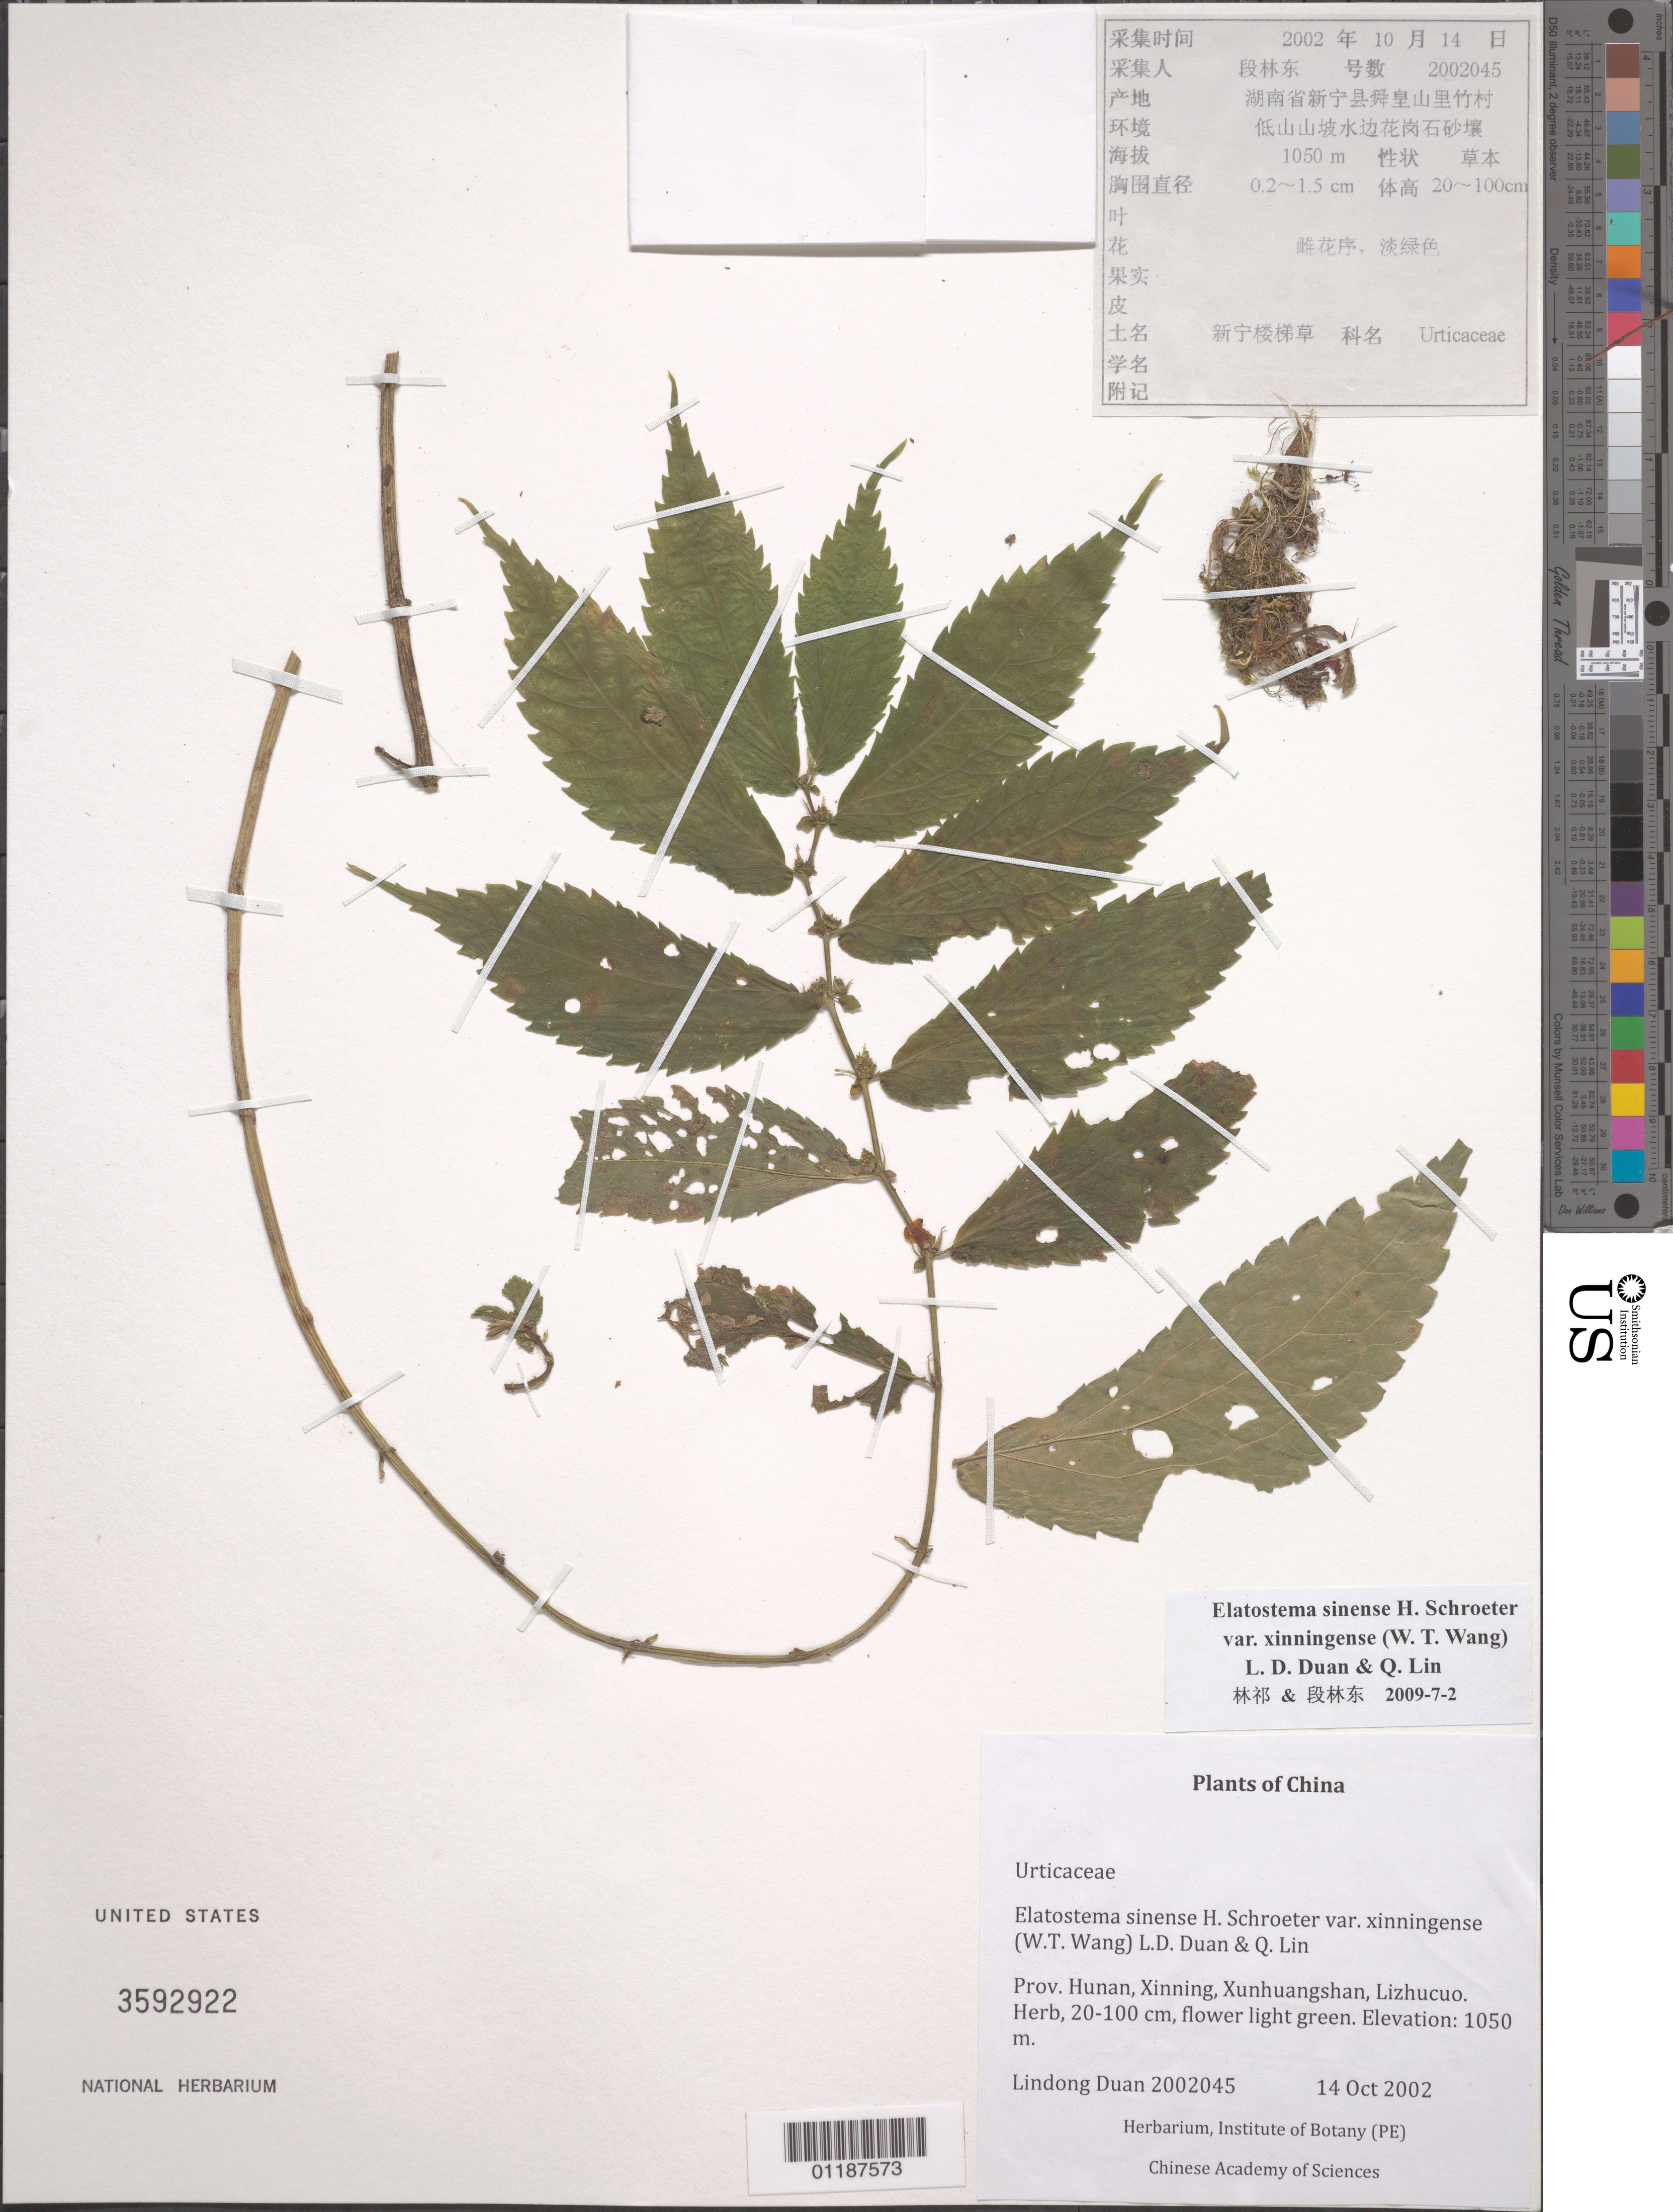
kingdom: Plantae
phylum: Tracheophyta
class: Magnoliopsida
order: Rosales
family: Urticaceae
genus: Elatostema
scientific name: Elatostema sinense var. xinningense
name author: (W.T. Wang) Duan & Q. Lin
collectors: L. Duan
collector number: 2002045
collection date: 2002-10-14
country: China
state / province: Hunan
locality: Xinning, Xunhuangshan, Lizhoucuo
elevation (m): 1050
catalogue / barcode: US 3592922